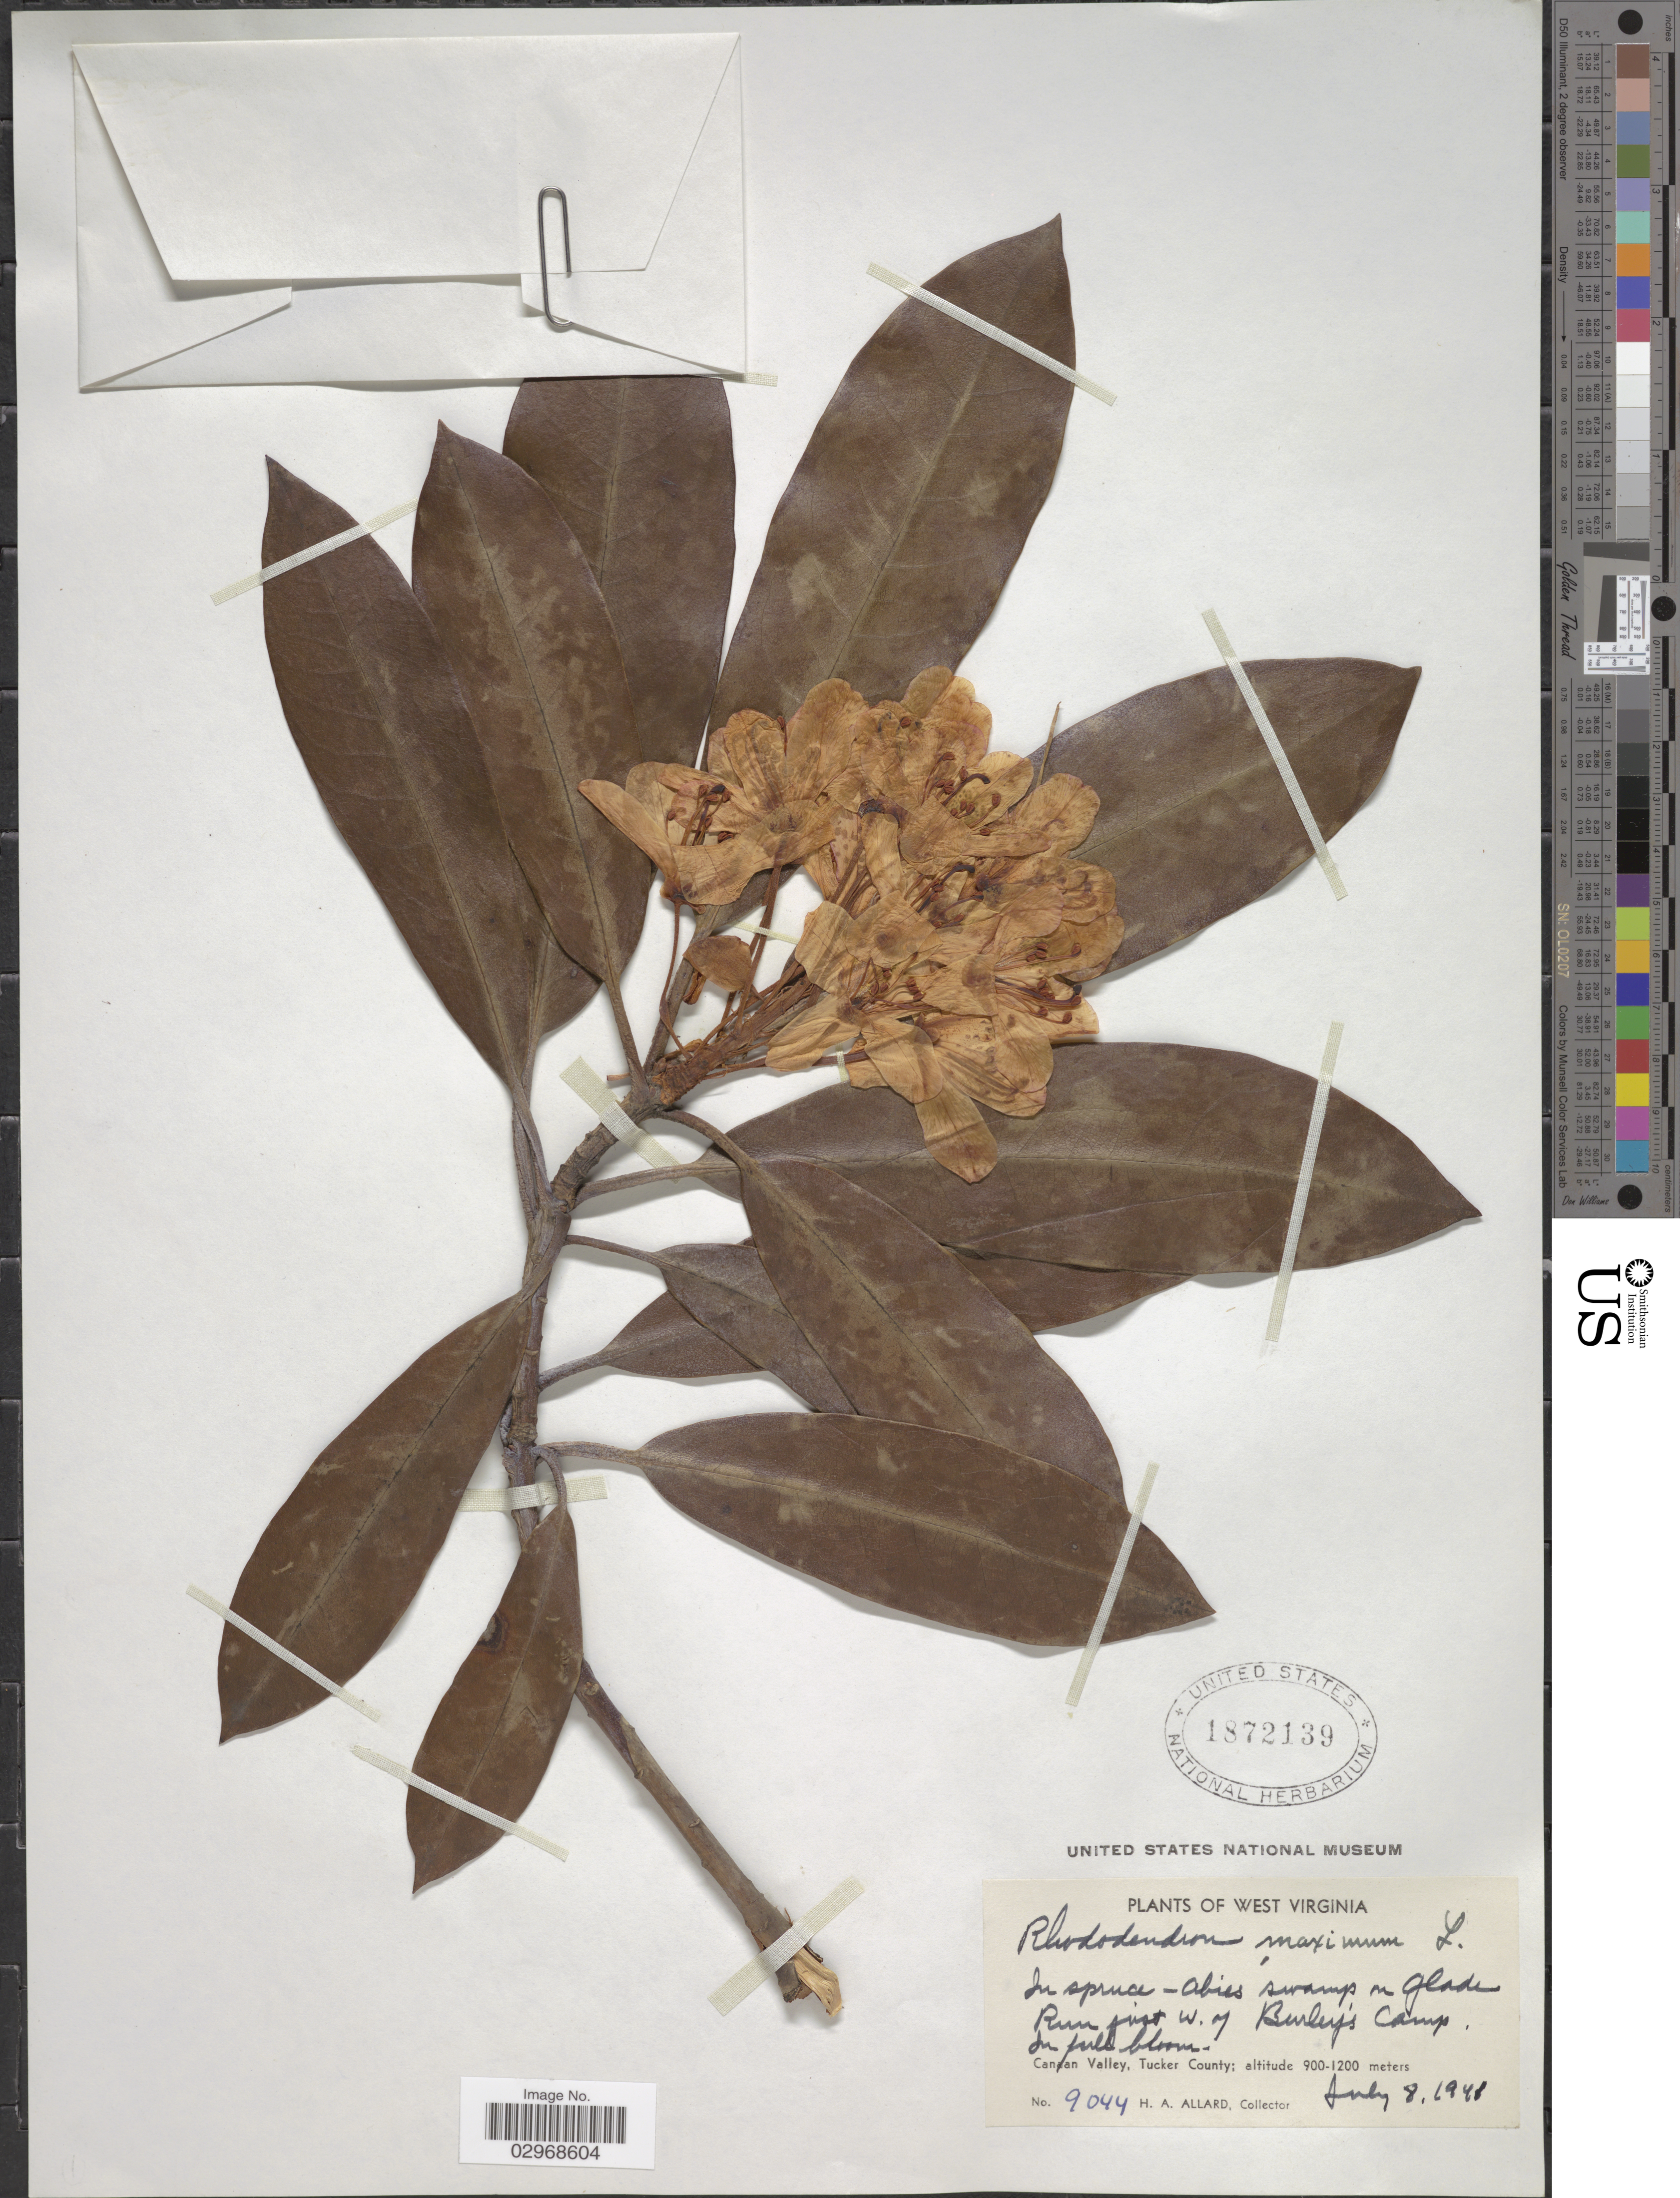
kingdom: Plantae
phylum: Tracheophyta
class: Magnoliopsida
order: Ericales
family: Ericaceae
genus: Rhododendron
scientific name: Rhododendron maximum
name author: L.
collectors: H. A. Allard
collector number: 9044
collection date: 1846-07-08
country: United States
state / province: West Virginia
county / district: Tucker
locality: In spruce-Abies swamp on Glade Run just W. of Burley's Camp. Canaan Valley, Tucker County.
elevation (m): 900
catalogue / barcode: US 1872139